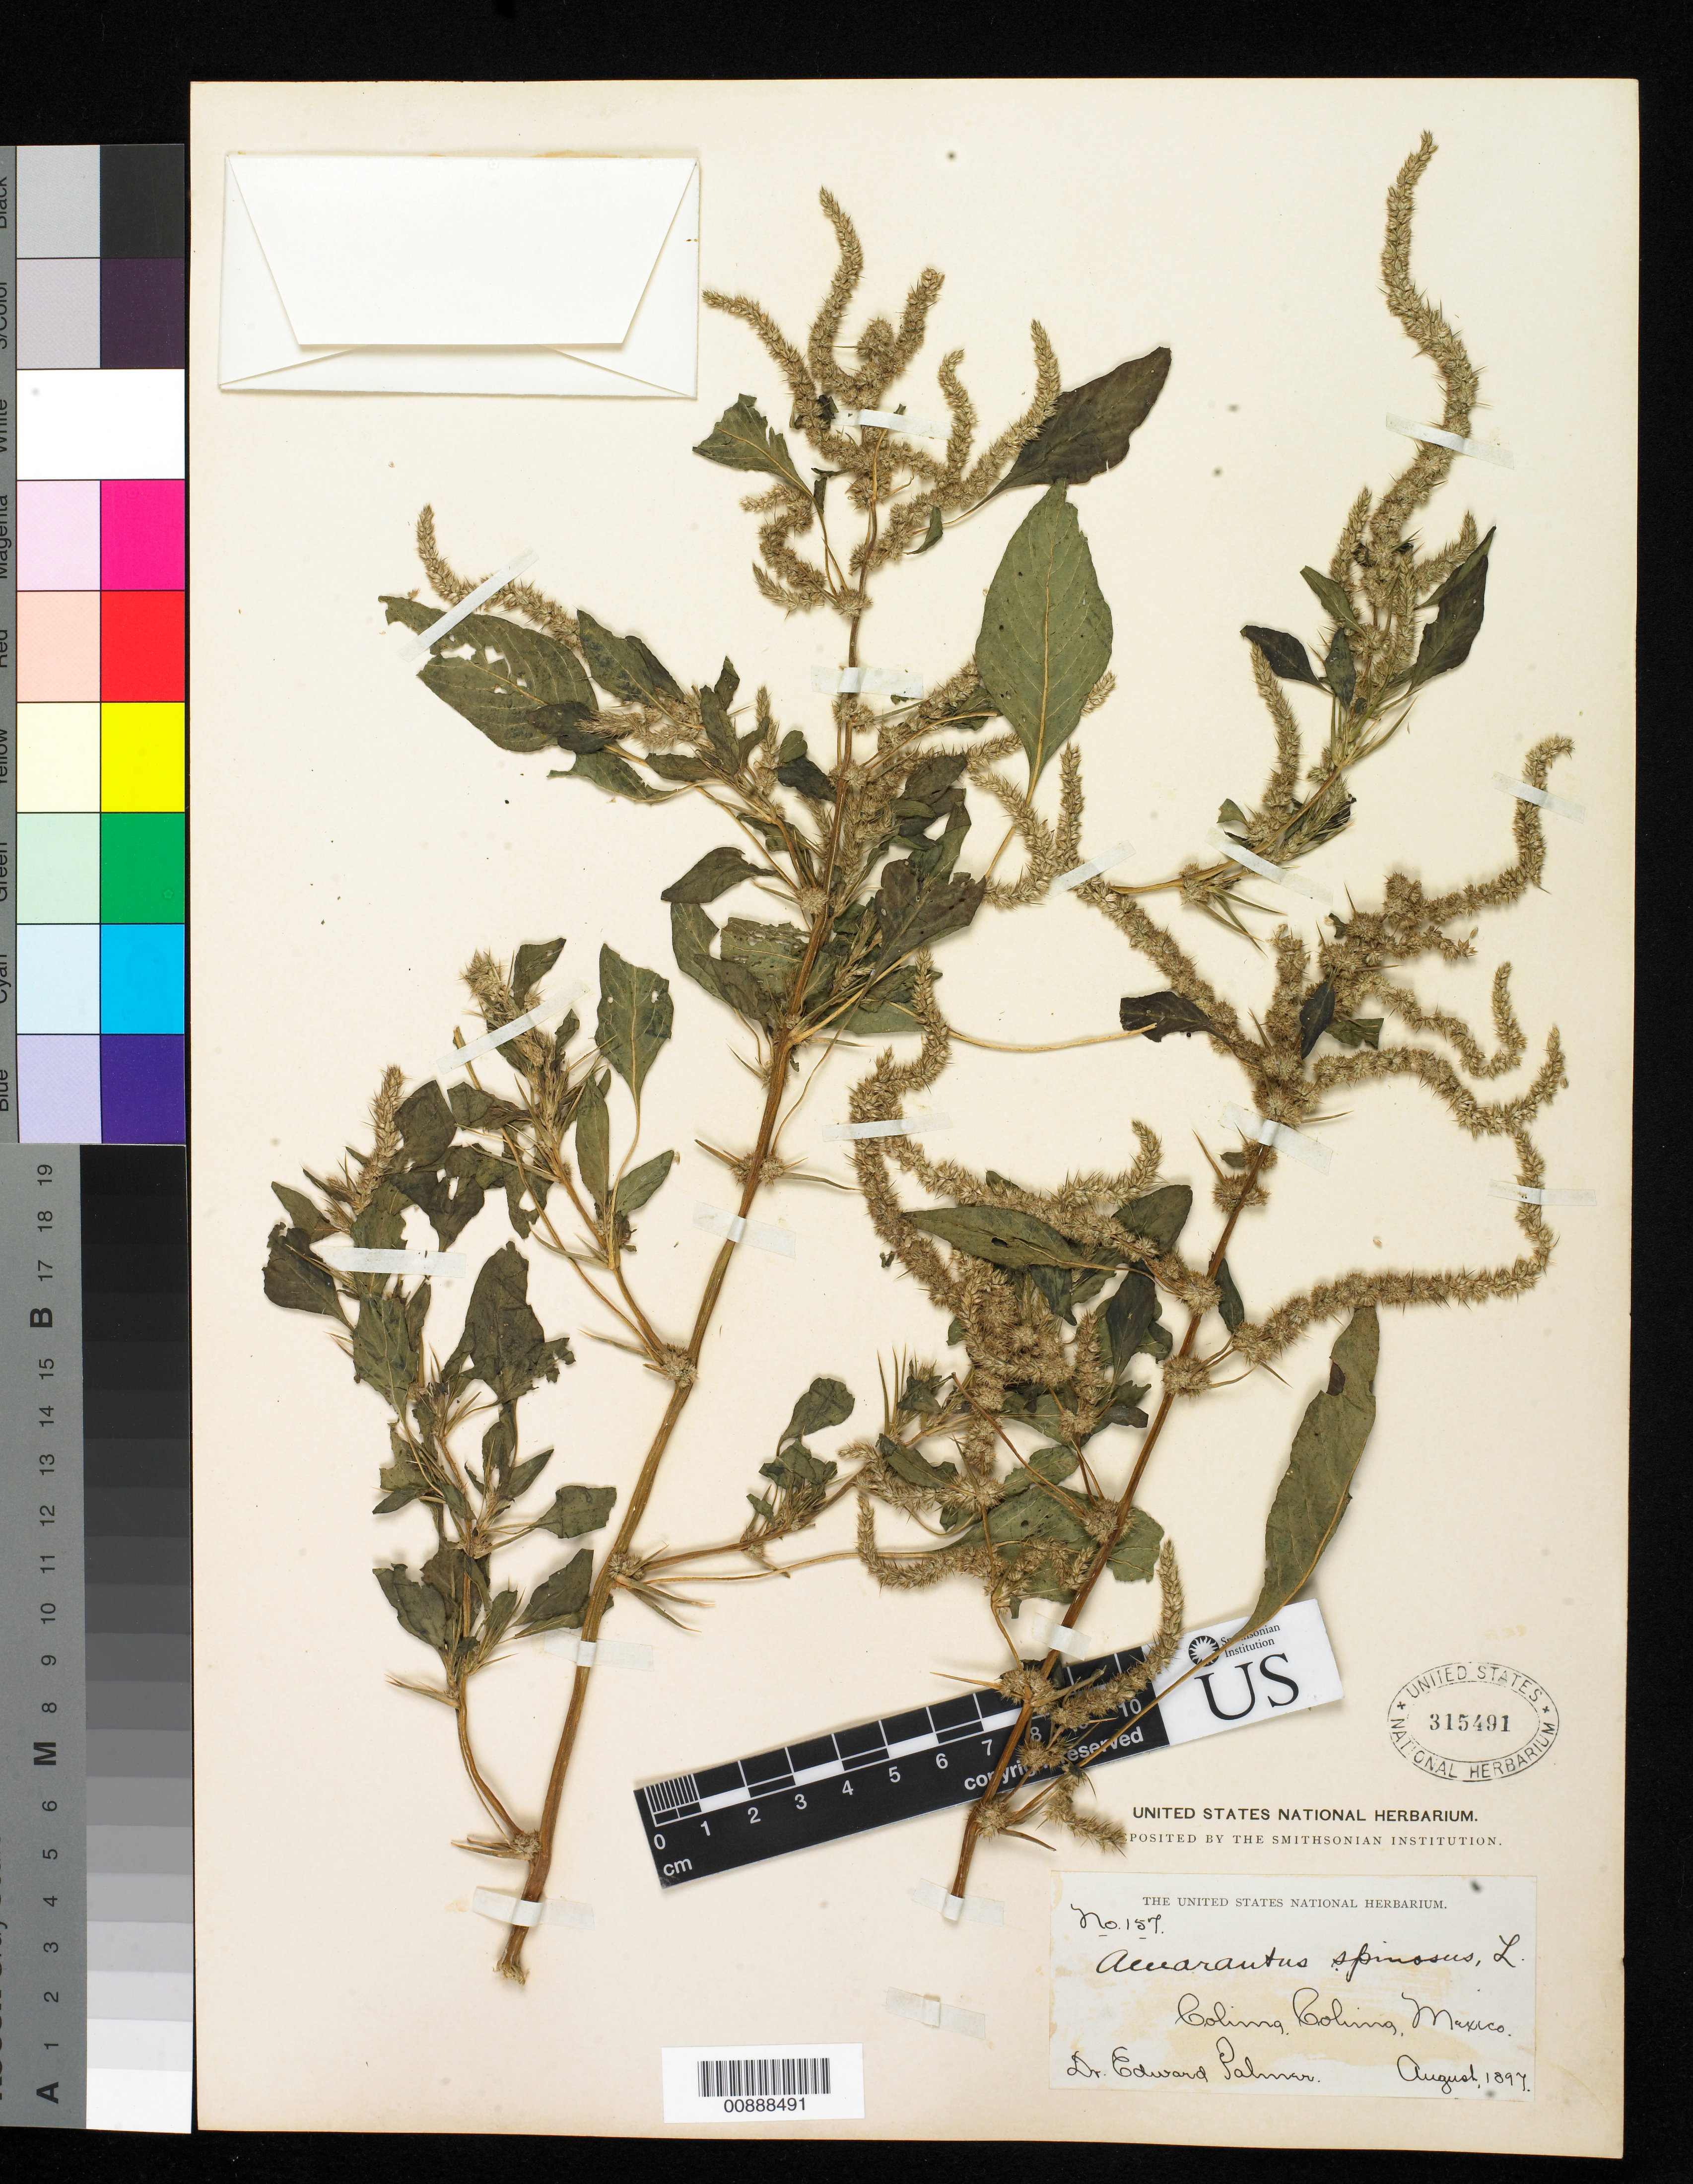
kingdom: Plantae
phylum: Tracheophyta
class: Magnoliopsida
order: Caryophyllales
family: Amaranthaceae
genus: Amaranthus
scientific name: Amaranthus spinosus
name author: L.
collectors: E. Palmer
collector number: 157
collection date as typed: Aug 1897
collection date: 1897-08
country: Mexico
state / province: Colima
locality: Colima, Colima.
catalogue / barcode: US 315491